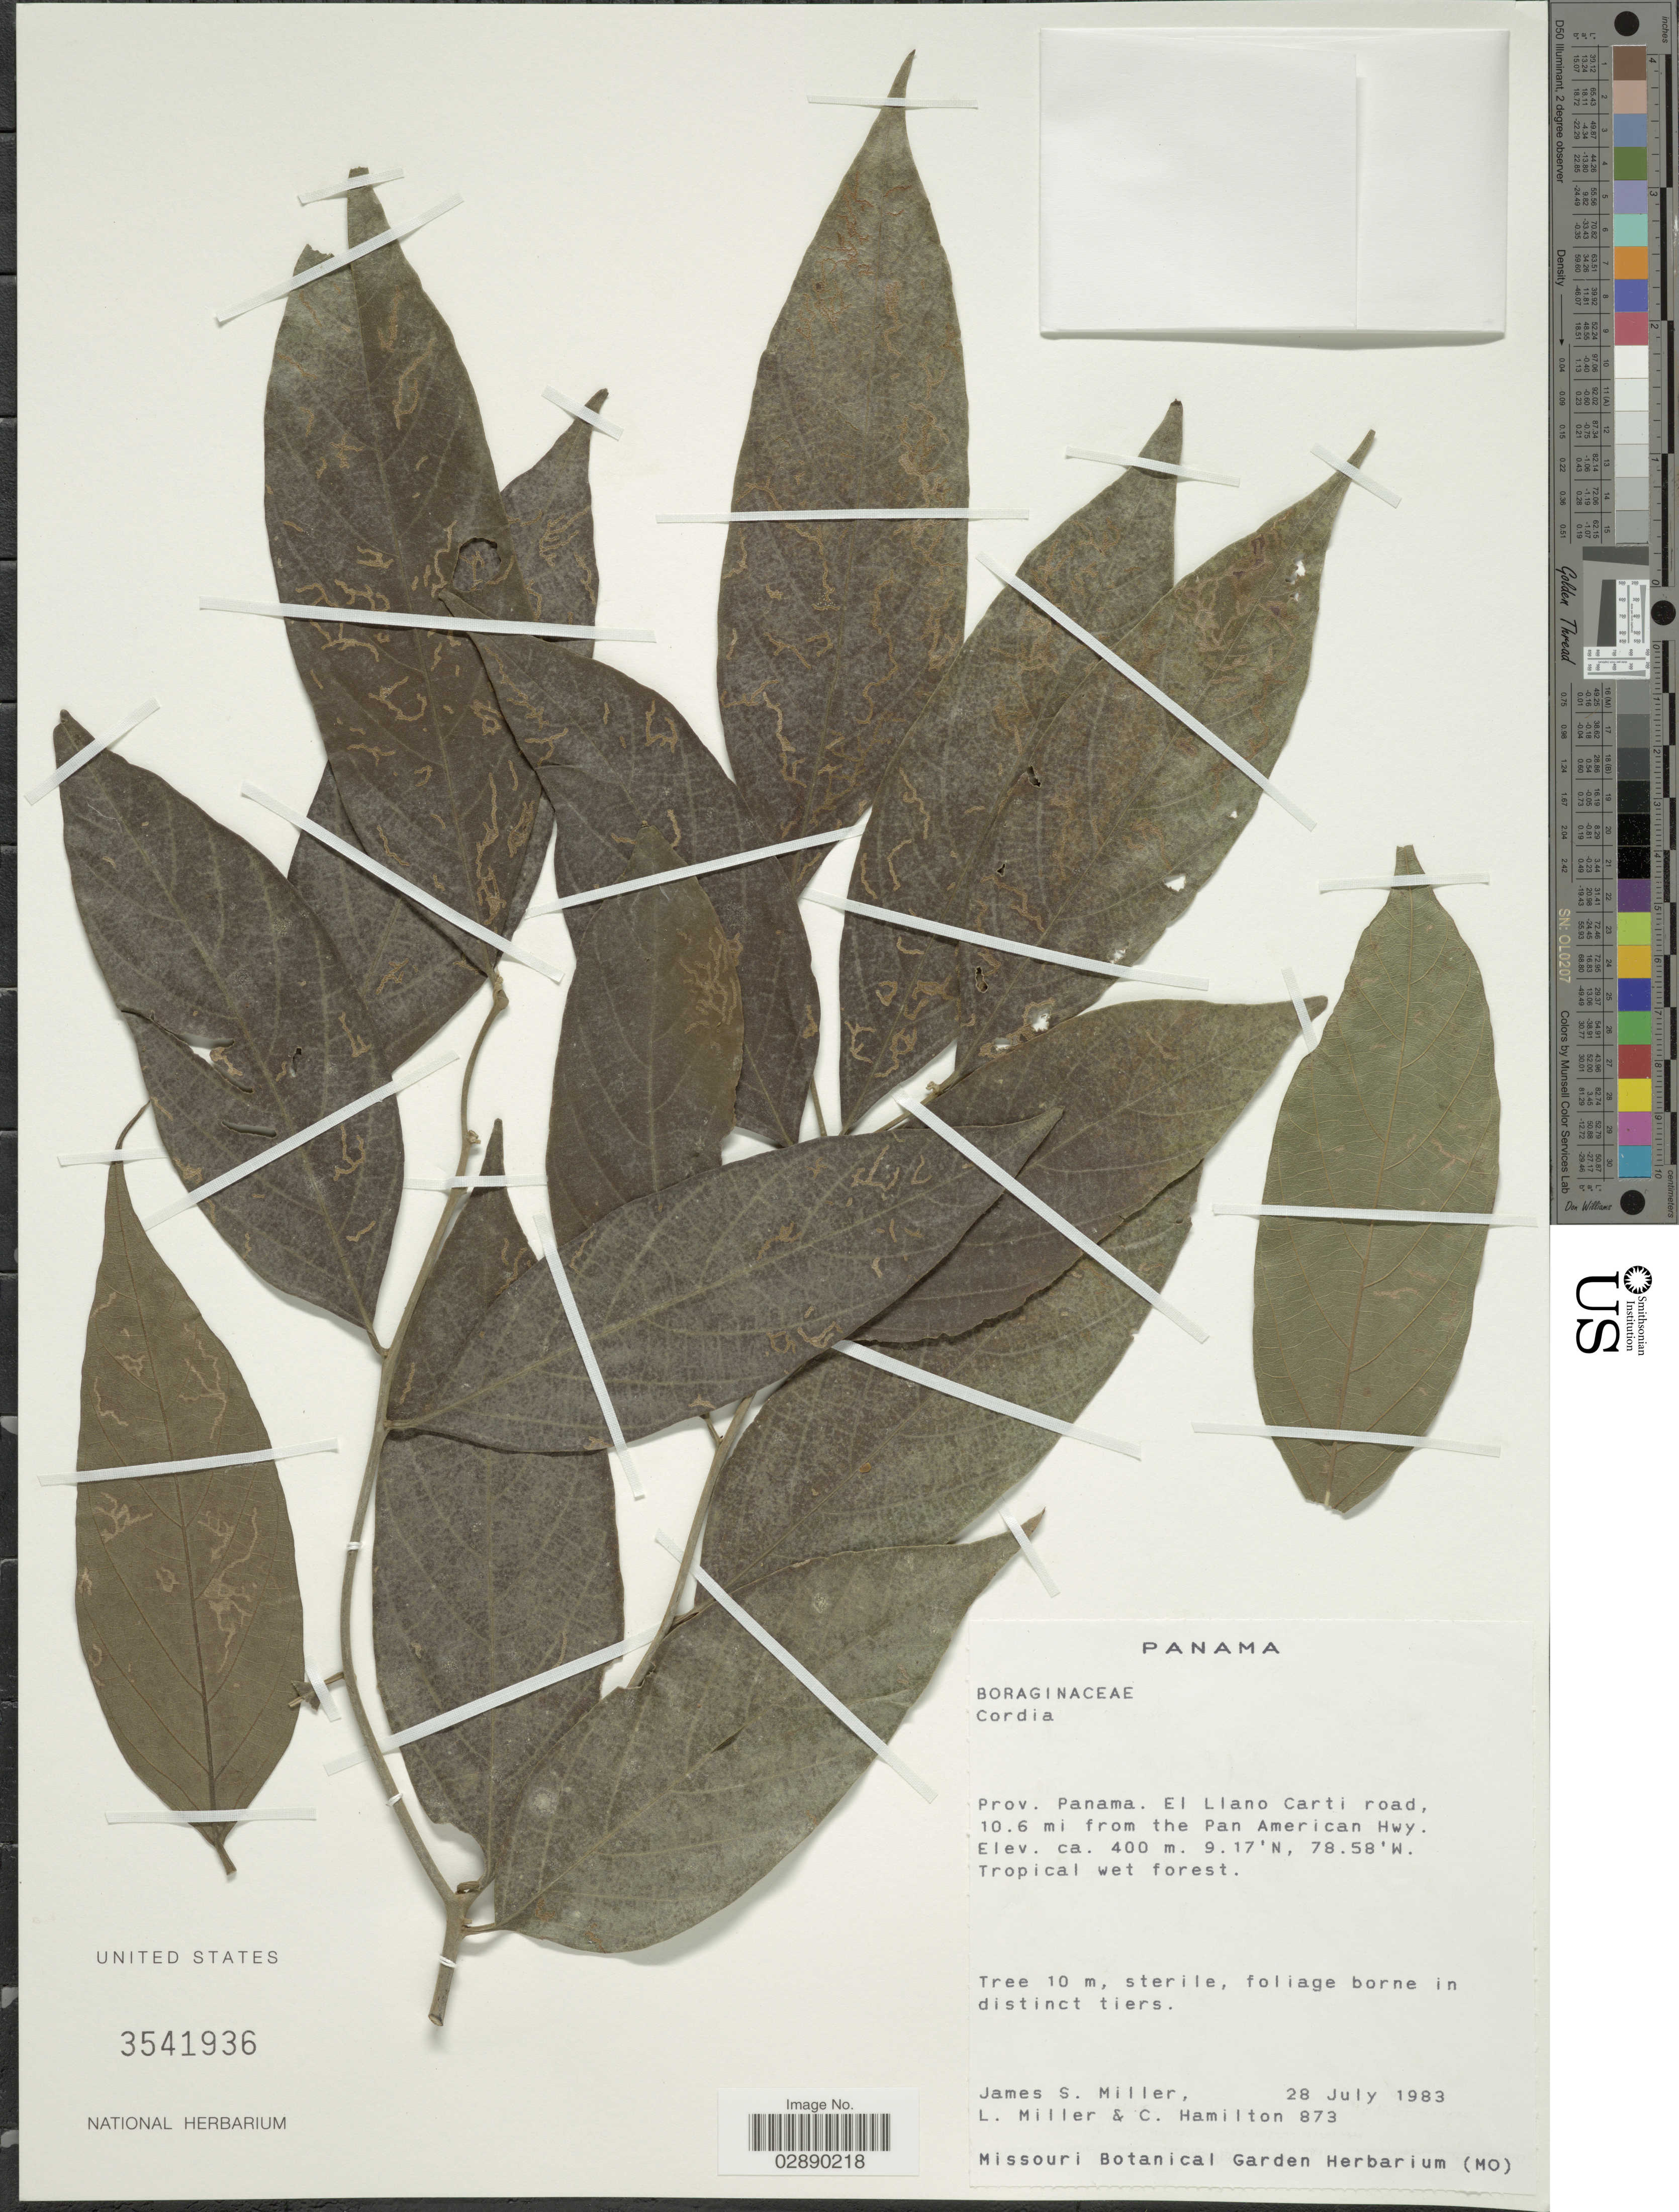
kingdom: Plantae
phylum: Tracheophyta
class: Magnoliopsida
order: Boraginales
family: Cordiaceae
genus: Cordia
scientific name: Cordia sp.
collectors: J. S. Miller, L. Miller & C. Hamilton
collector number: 873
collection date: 1983-07-28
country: Panama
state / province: Panamá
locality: Prov. Panama. El Llano Carti road, 10.6 mi from the Pan American Hwy.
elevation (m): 400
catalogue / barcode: US 3541936